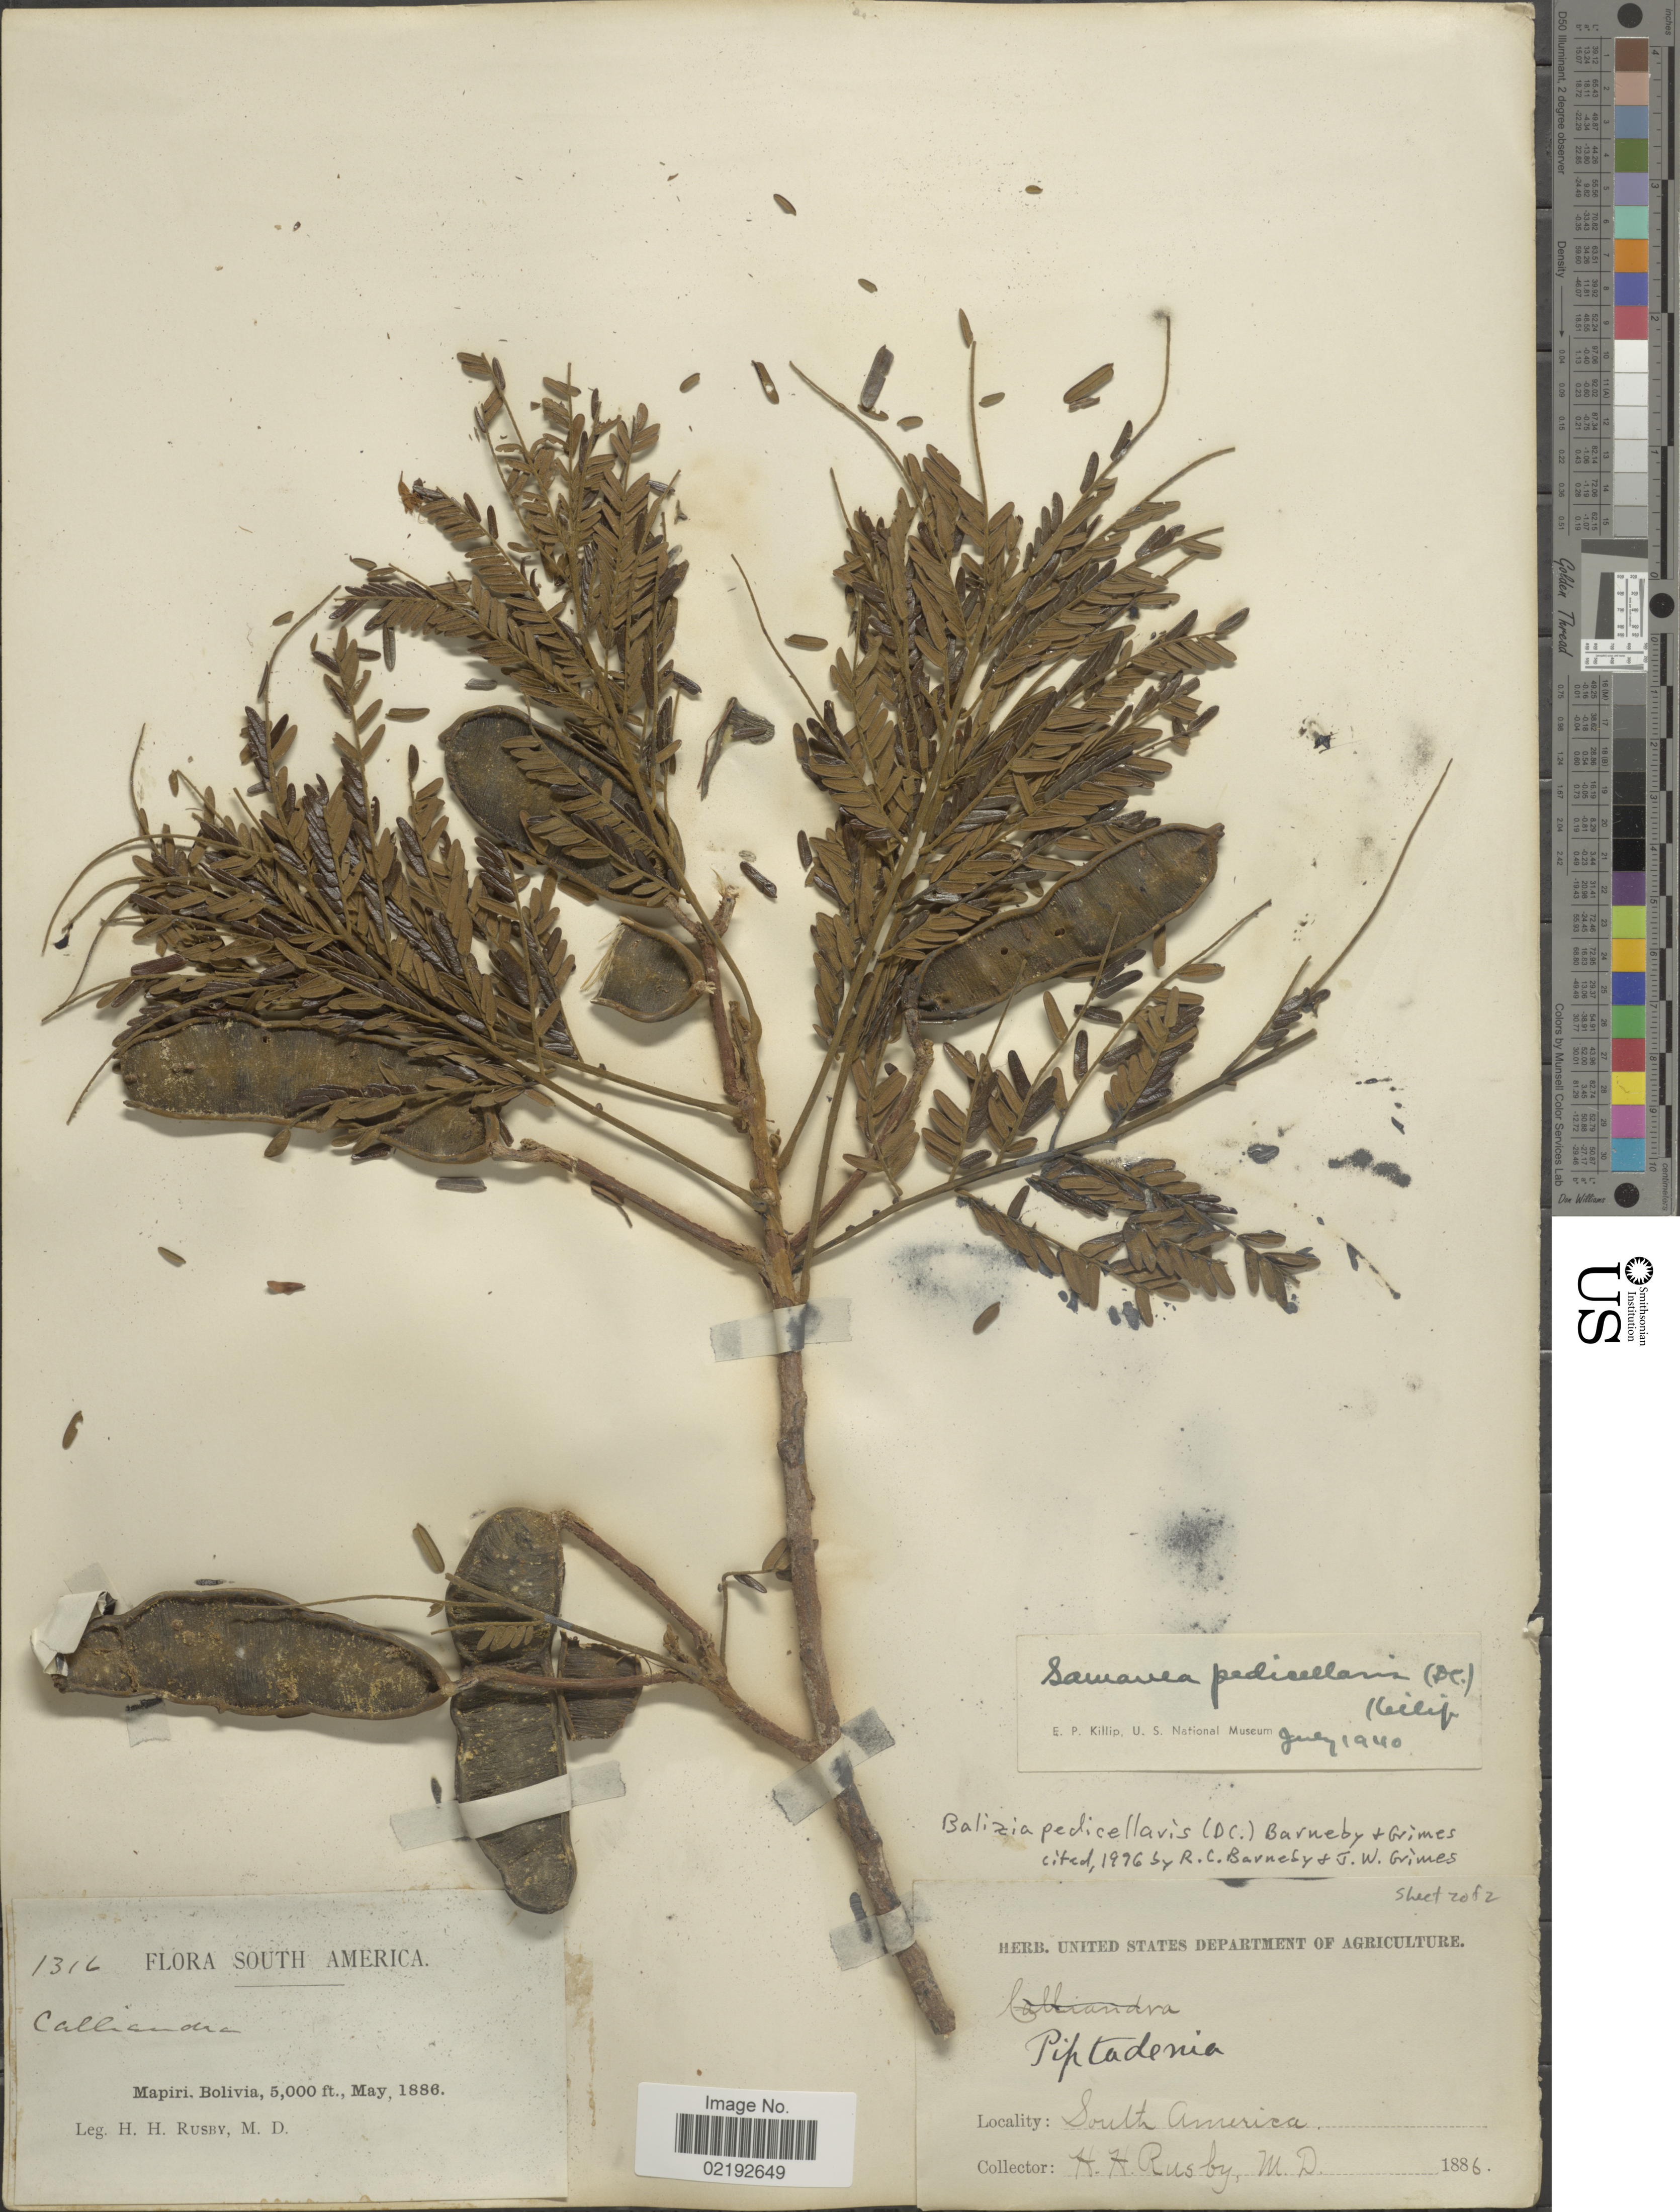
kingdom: Plantae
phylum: Tracheophyta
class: Magnoliopsida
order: Fabales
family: Fabaceae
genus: Hydrochorea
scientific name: Hydrochorea pedicellaris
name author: (DC.) M.V.B. Soares et al.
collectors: H. H. Rusby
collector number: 1316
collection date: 1886-05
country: Bolivia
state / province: La Páz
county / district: Larecaja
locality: Mapiri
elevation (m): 1524